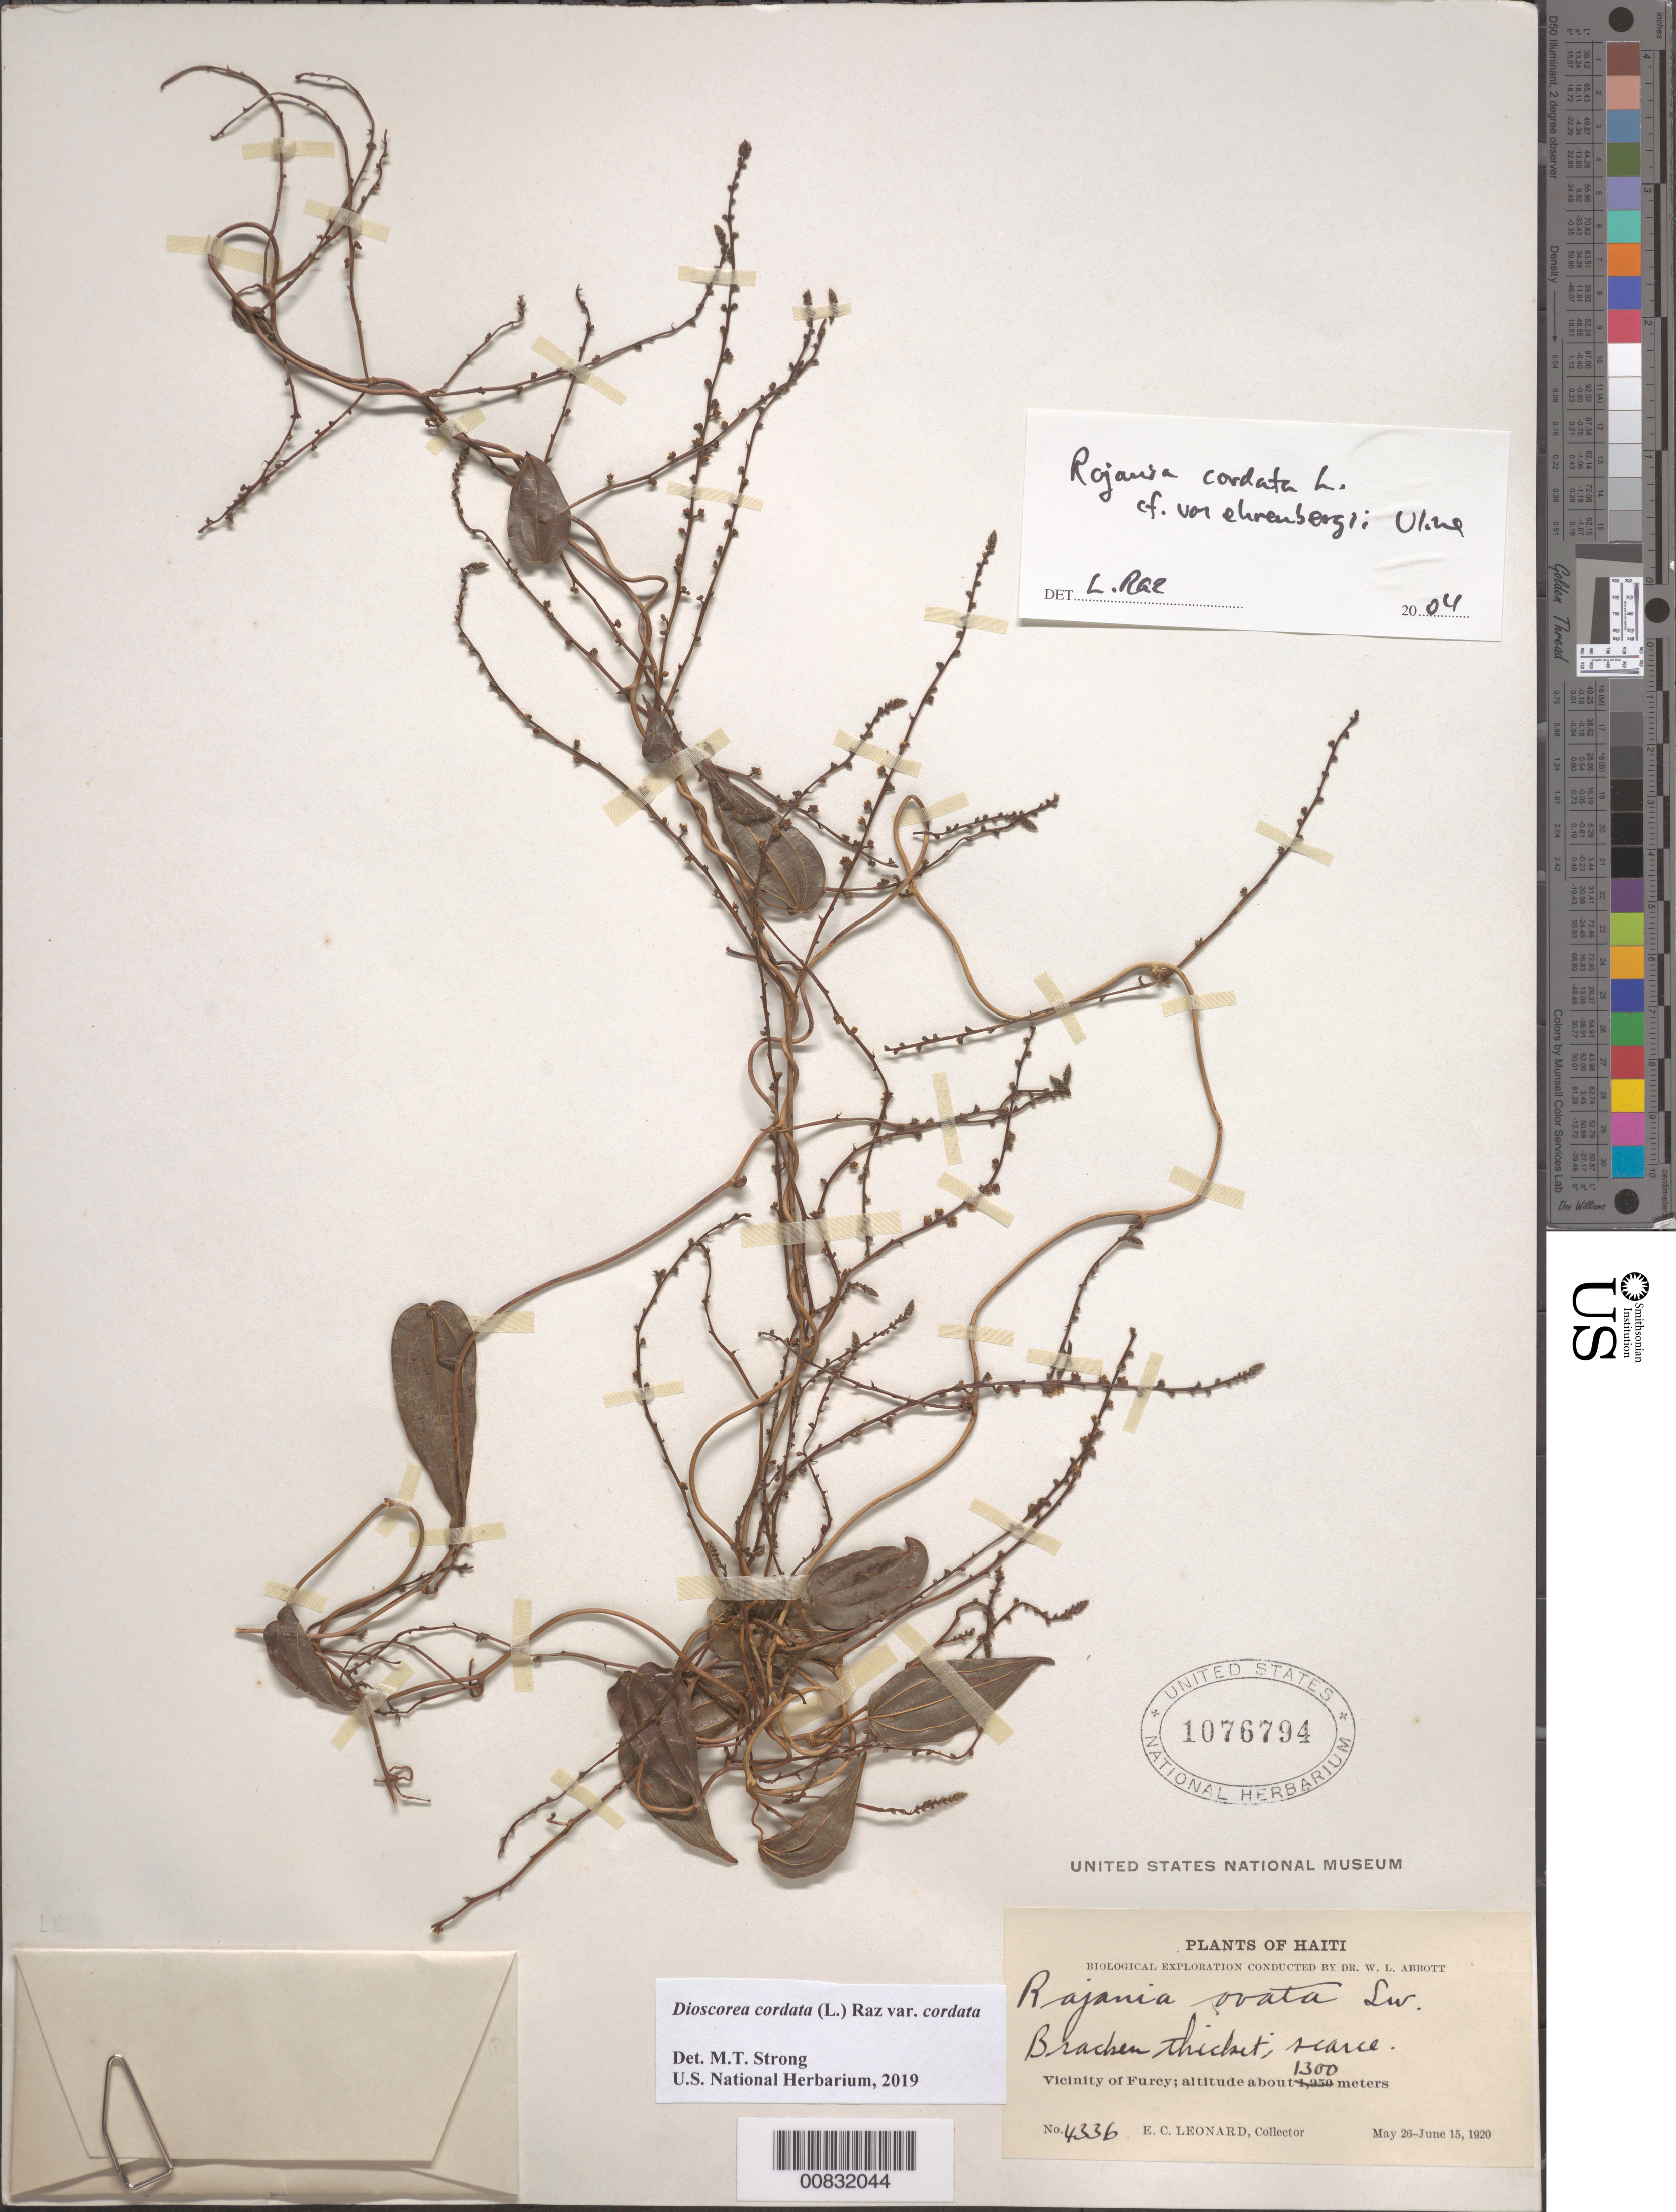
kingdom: Plantae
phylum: Tracheophyta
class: Liliopsida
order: Dioscoreales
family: Dioscoreaceae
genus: Dioscorea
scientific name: Dioscorea cordata var. cordata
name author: (L.) Raz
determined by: Strong, M. T., (US), Smithsonian Institution - National Museum of Natural History (UNITED STATES)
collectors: E. C. Leonard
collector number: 4336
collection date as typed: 26 May 1920 to 15 Jun 1920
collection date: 1920-05-26/1920-06-15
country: Haiti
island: Hispaniola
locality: Vicinity of Furcy.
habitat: Bracken thicket. Scarce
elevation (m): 1300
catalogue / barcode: US 1076794